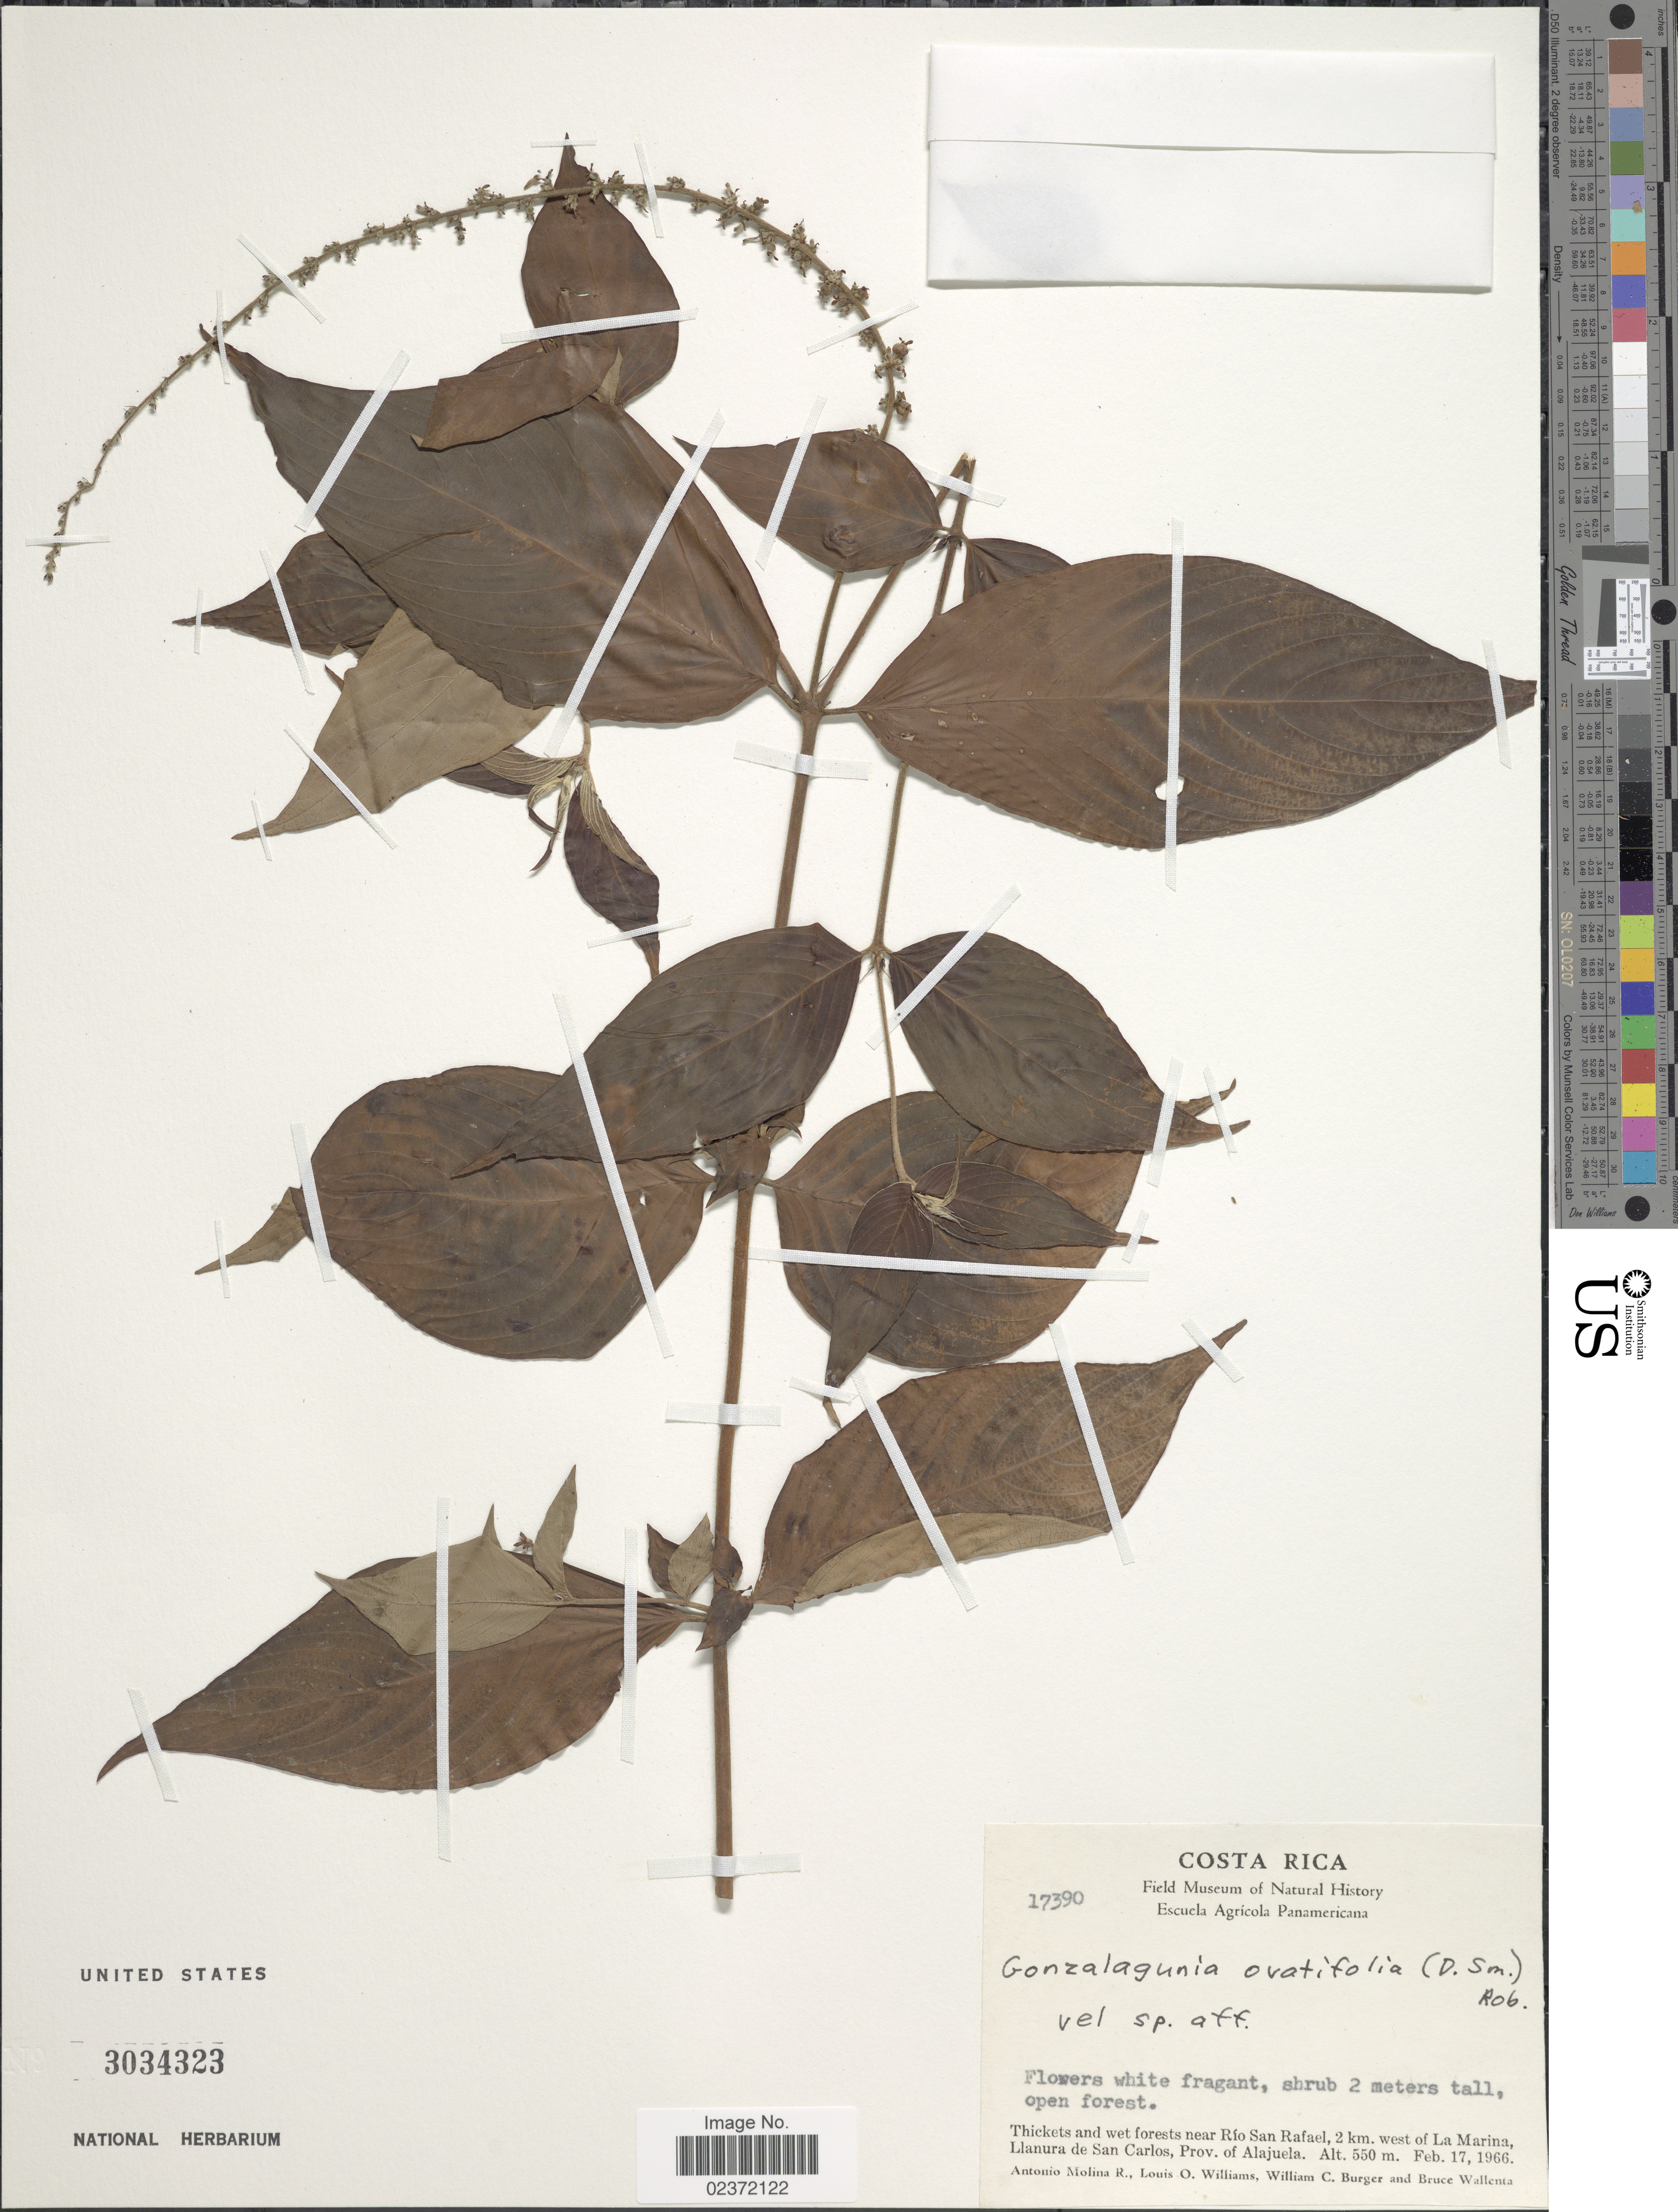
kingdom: Plantae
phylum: Tracheophyta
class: Magnoliopsida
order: Gentianales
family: Rubiaceae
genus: Gonzalagunia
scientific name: Gonzalagunia ovatifolia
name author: (Donn. Sm.) B.L. Rob.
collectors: A. Molina R., L. O. Williams, W. Burger & B. Wallenta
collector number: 17390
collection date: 1966-02-17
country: Costa Rica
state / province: Alajuela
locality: Thickets and wet forests near Rio San Rafael, 2 km. west of La Marina, Llanura de San Carlos, Prov. of Alajuela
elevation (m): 550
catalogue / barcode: US 3034323